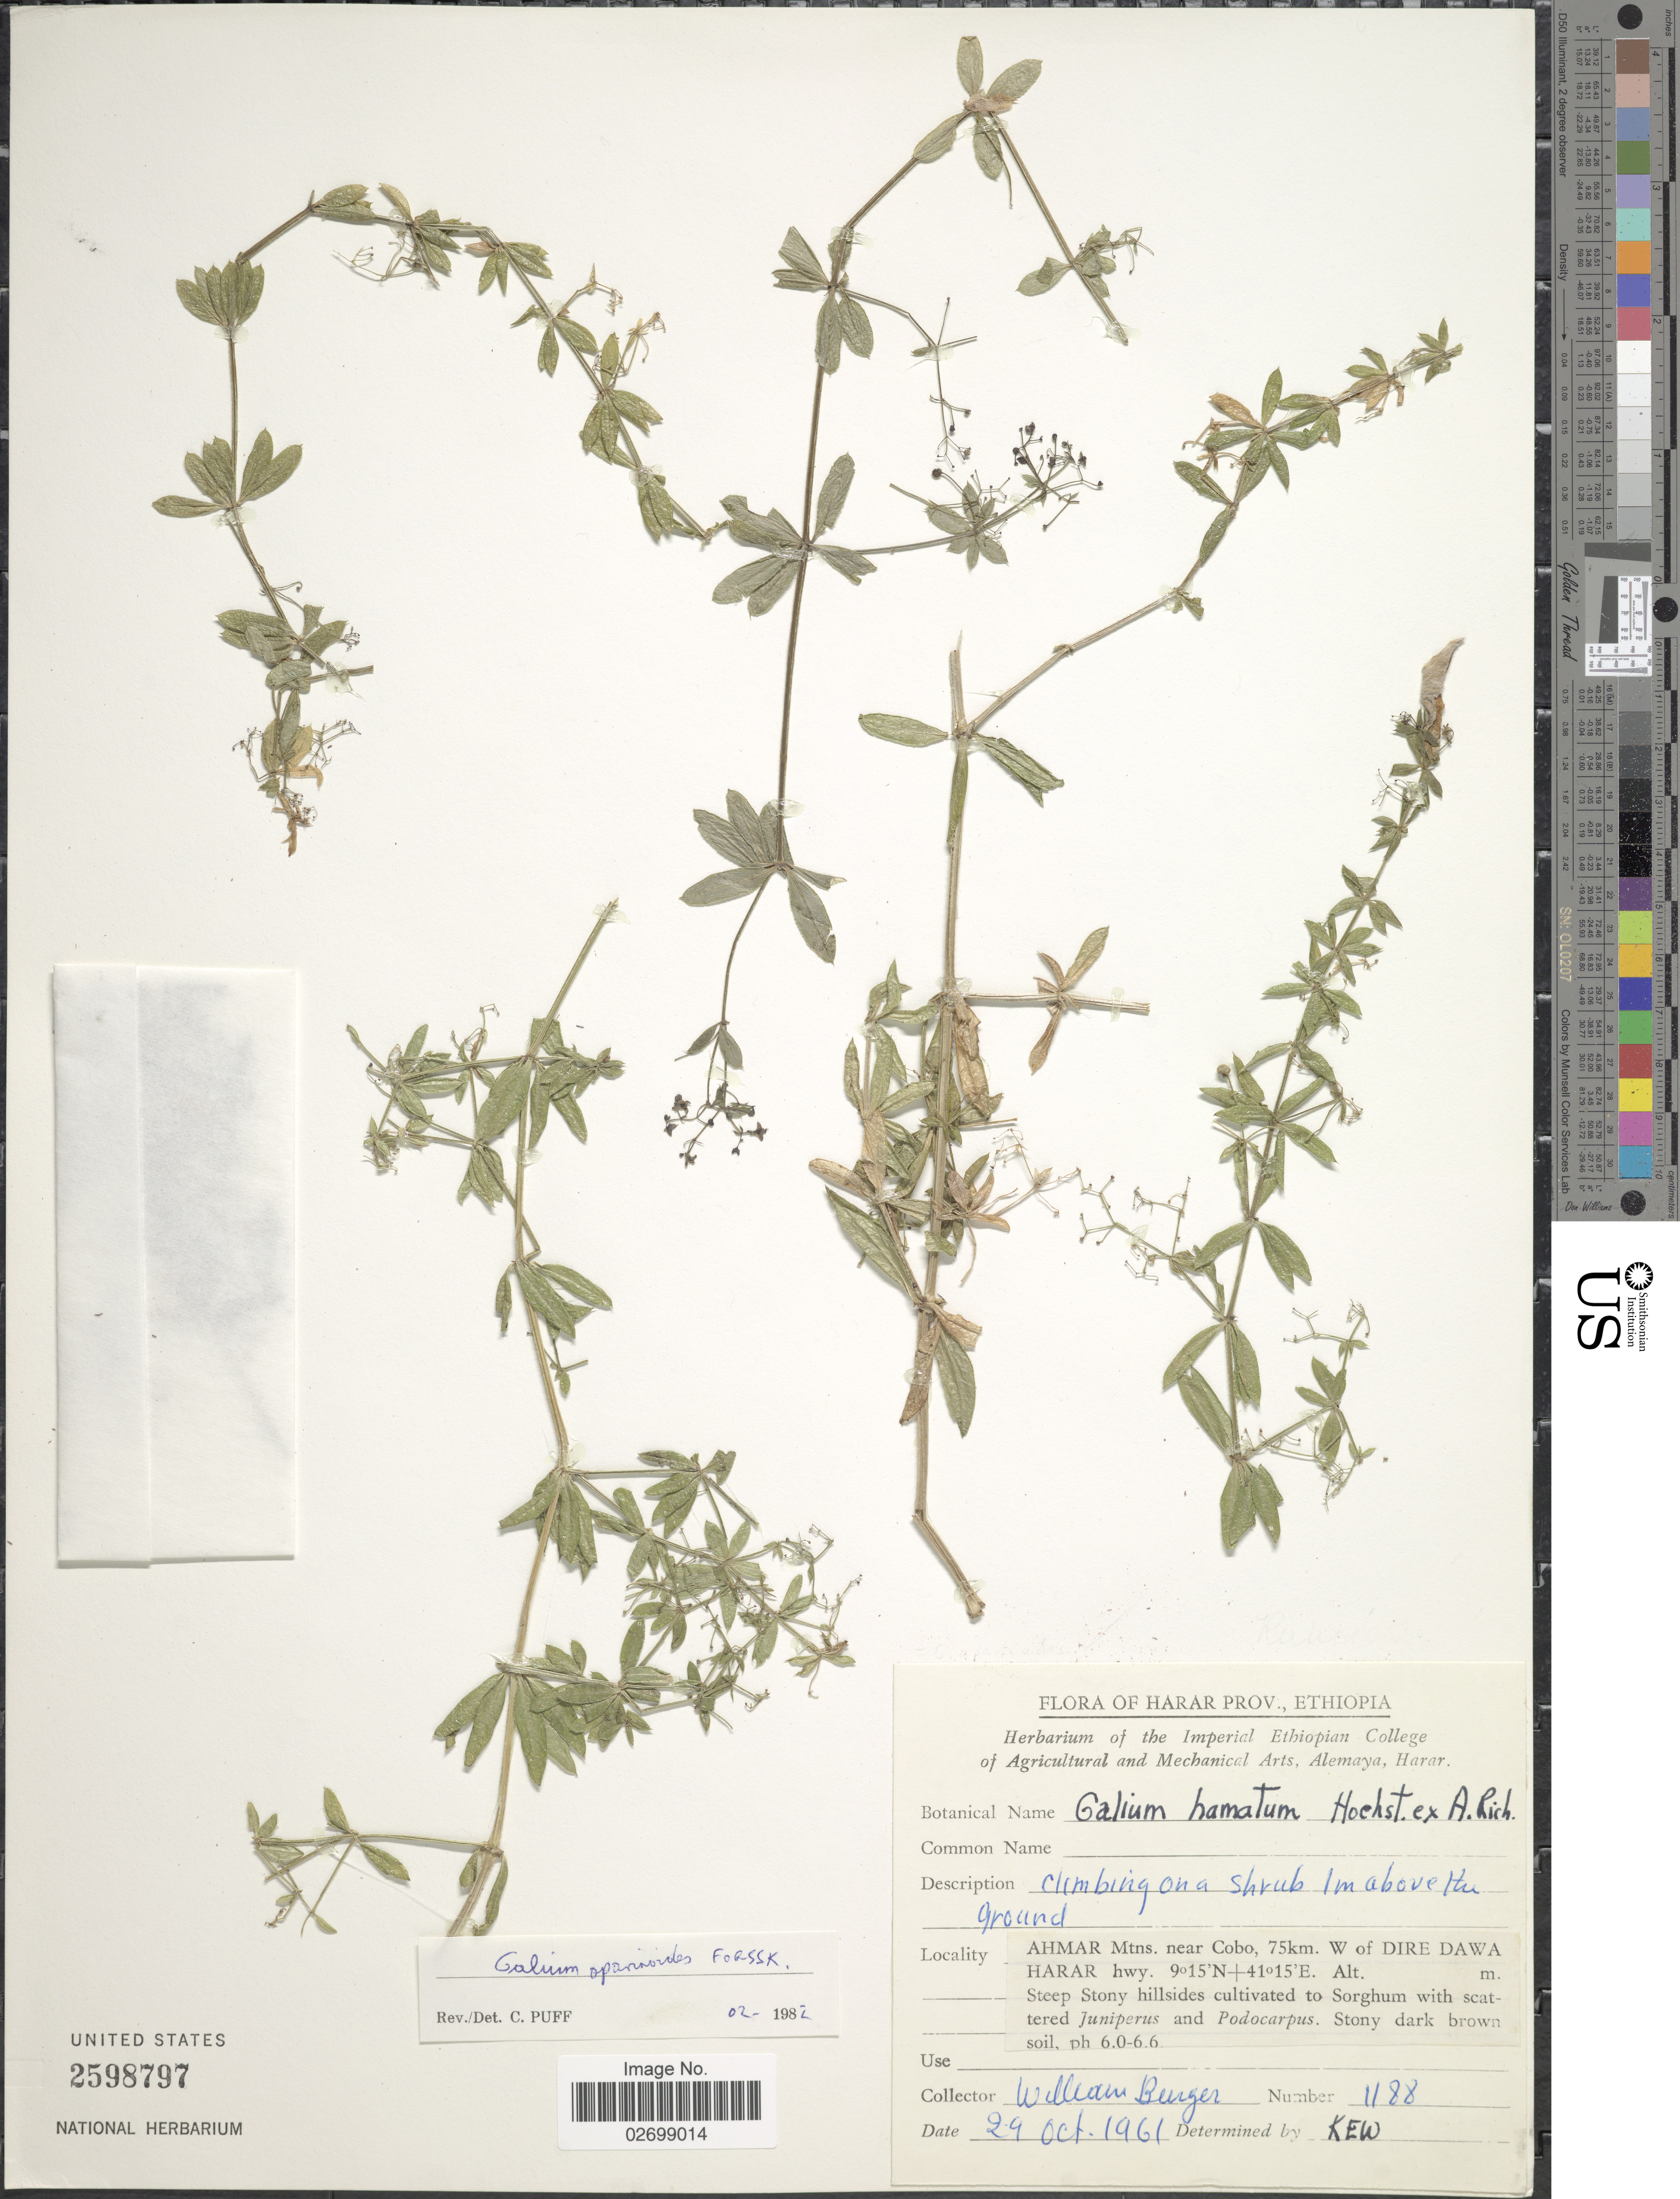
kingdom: Plantae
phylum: Tracheophyta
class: Magnoliopsida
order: Gentianales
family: Rubiaceae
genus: Galium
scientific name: Galium aparinoides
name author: Forssk.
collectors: W. Burger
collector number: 1188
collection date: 1961-10-29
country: Ethiopia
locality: Harar Prov. Ahmar Mtns. near Cobo, 75km. W of Dire Dawa Harar hwy.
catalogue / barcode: US 2598797